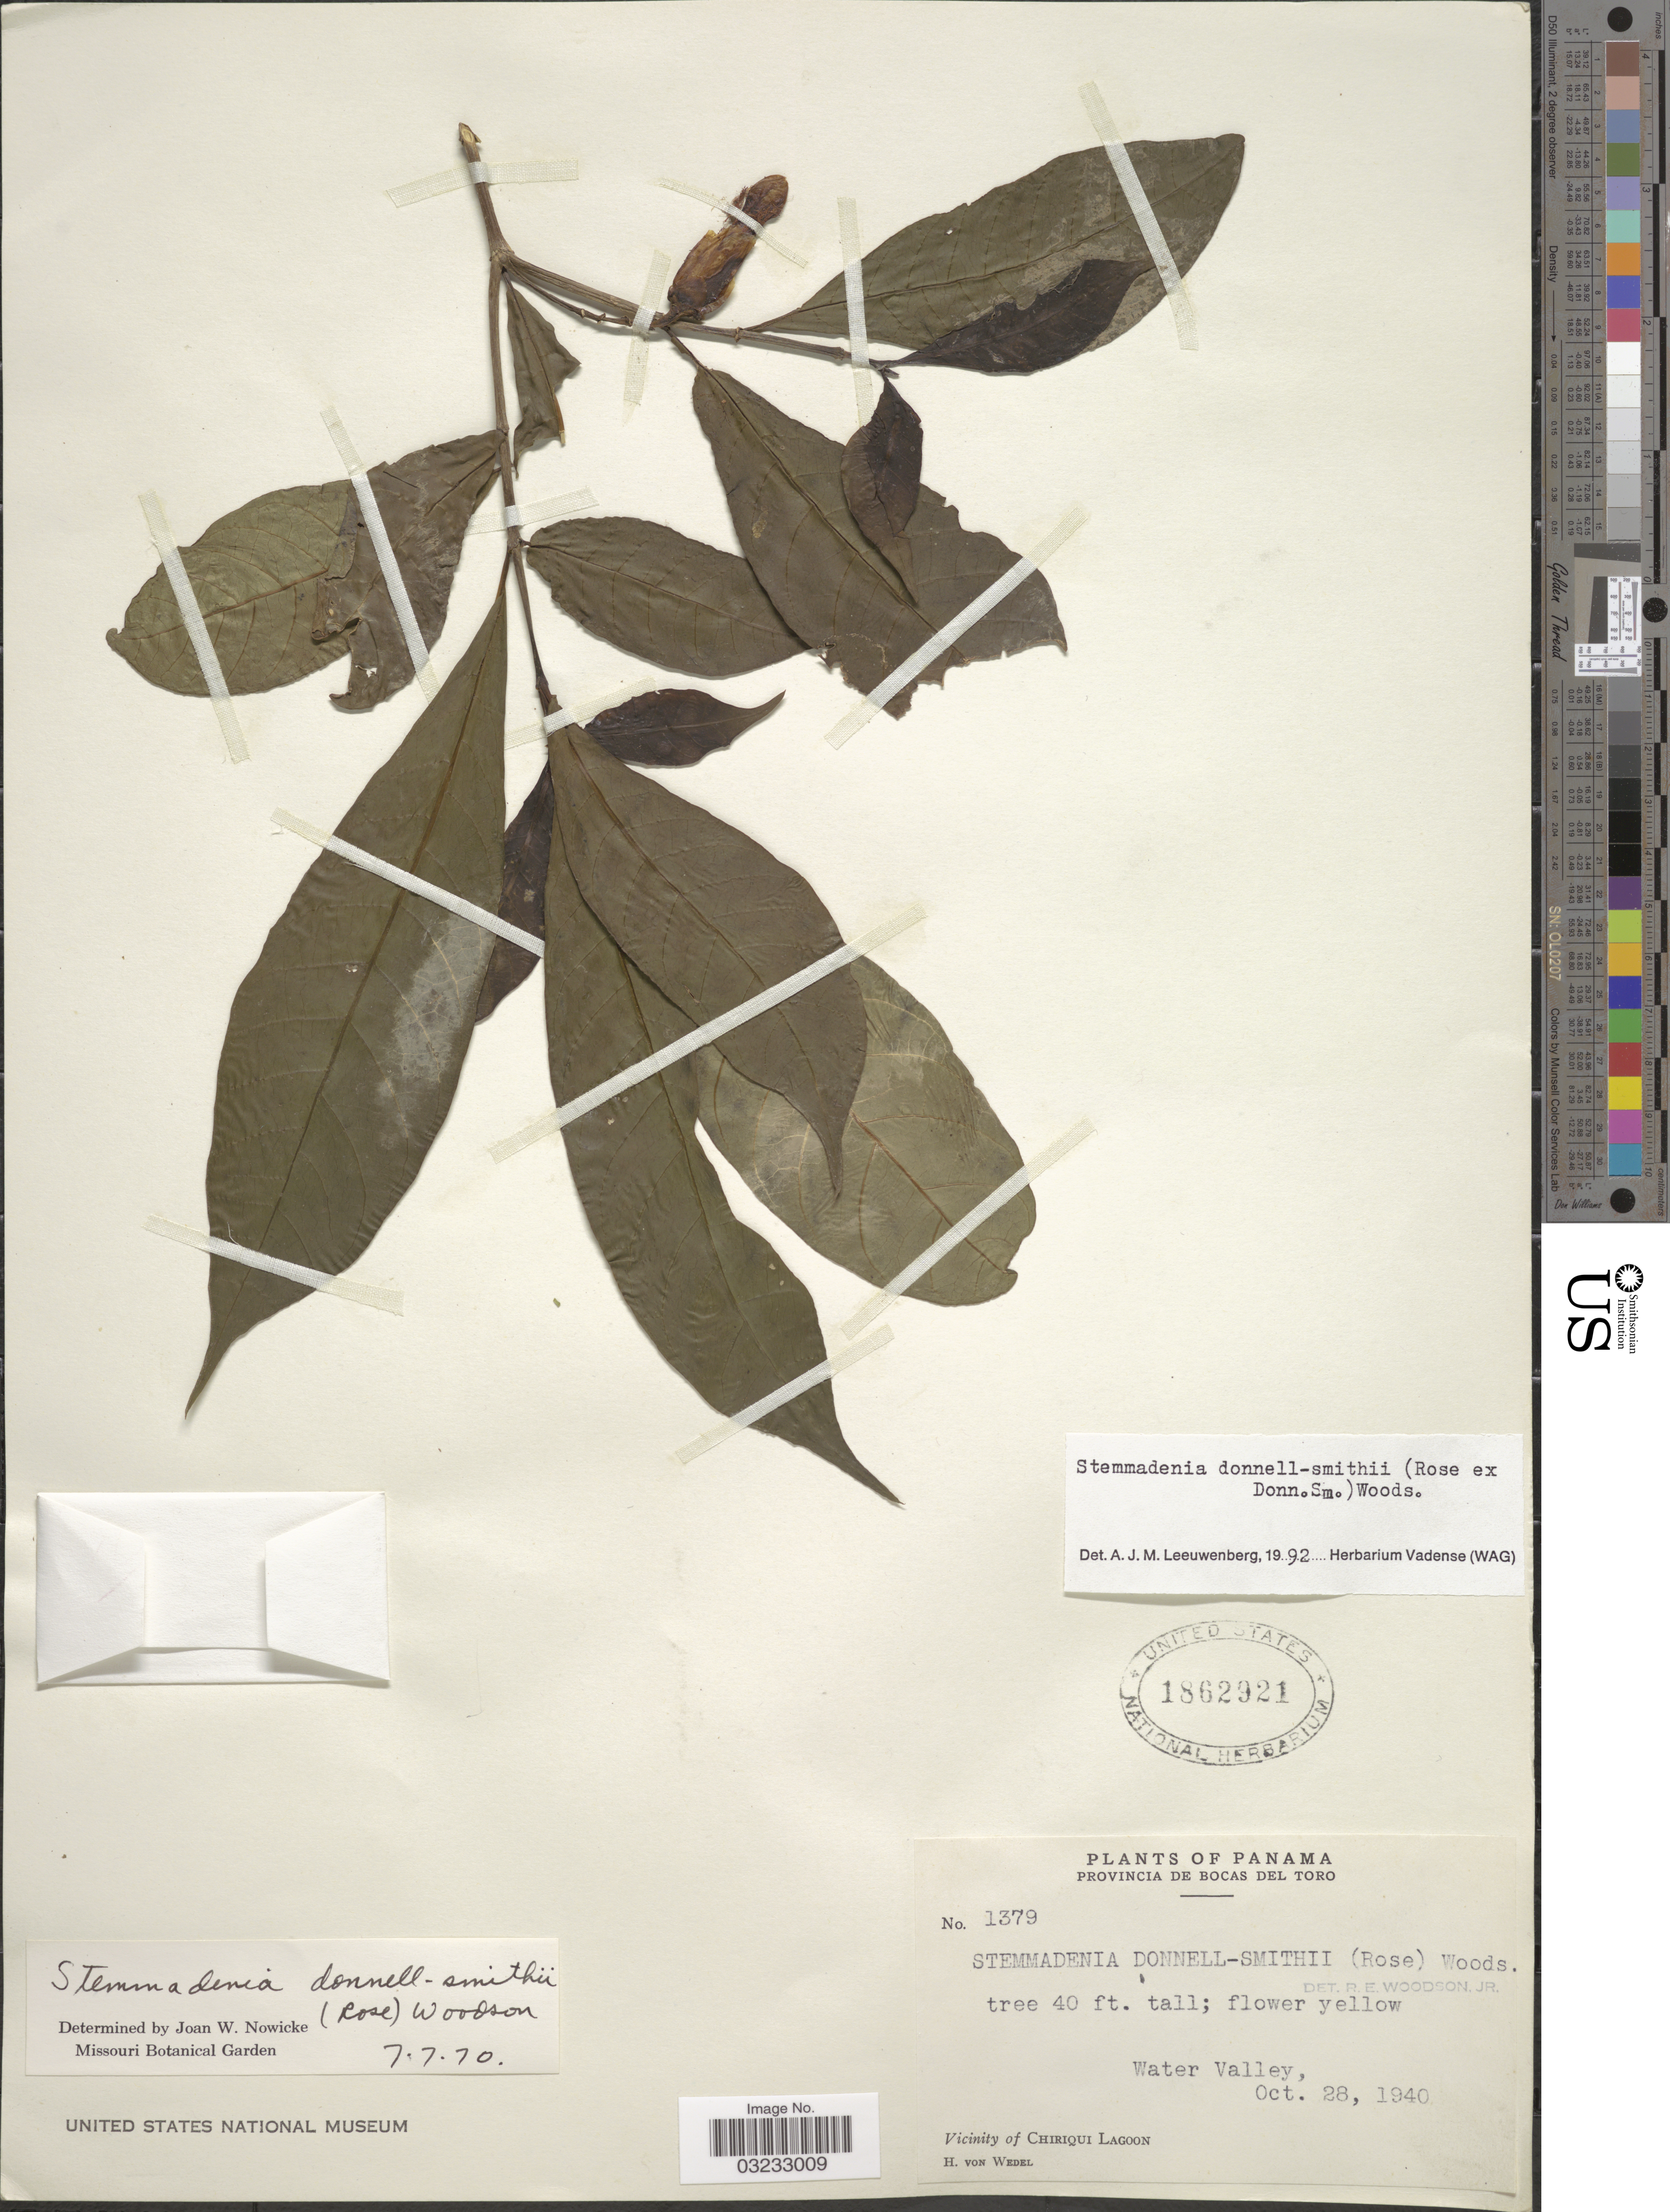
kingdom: Plantae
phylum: Tracheophyta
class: Magnoliopsida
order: Gentianales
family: Apocynaceae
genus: Stemmadenia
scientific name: Stemmadenia donnell-smithii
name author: (Rose ex Donn. Sm.) Woodson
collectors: H. von Wedel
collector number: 1379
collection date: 1940-10-28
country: Panama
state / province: Bocas del Toro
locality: Provincia De Bocas Del Toro, Water Valley, Vicinity of Chiriqui Lagoon.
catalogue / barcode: US 1862921